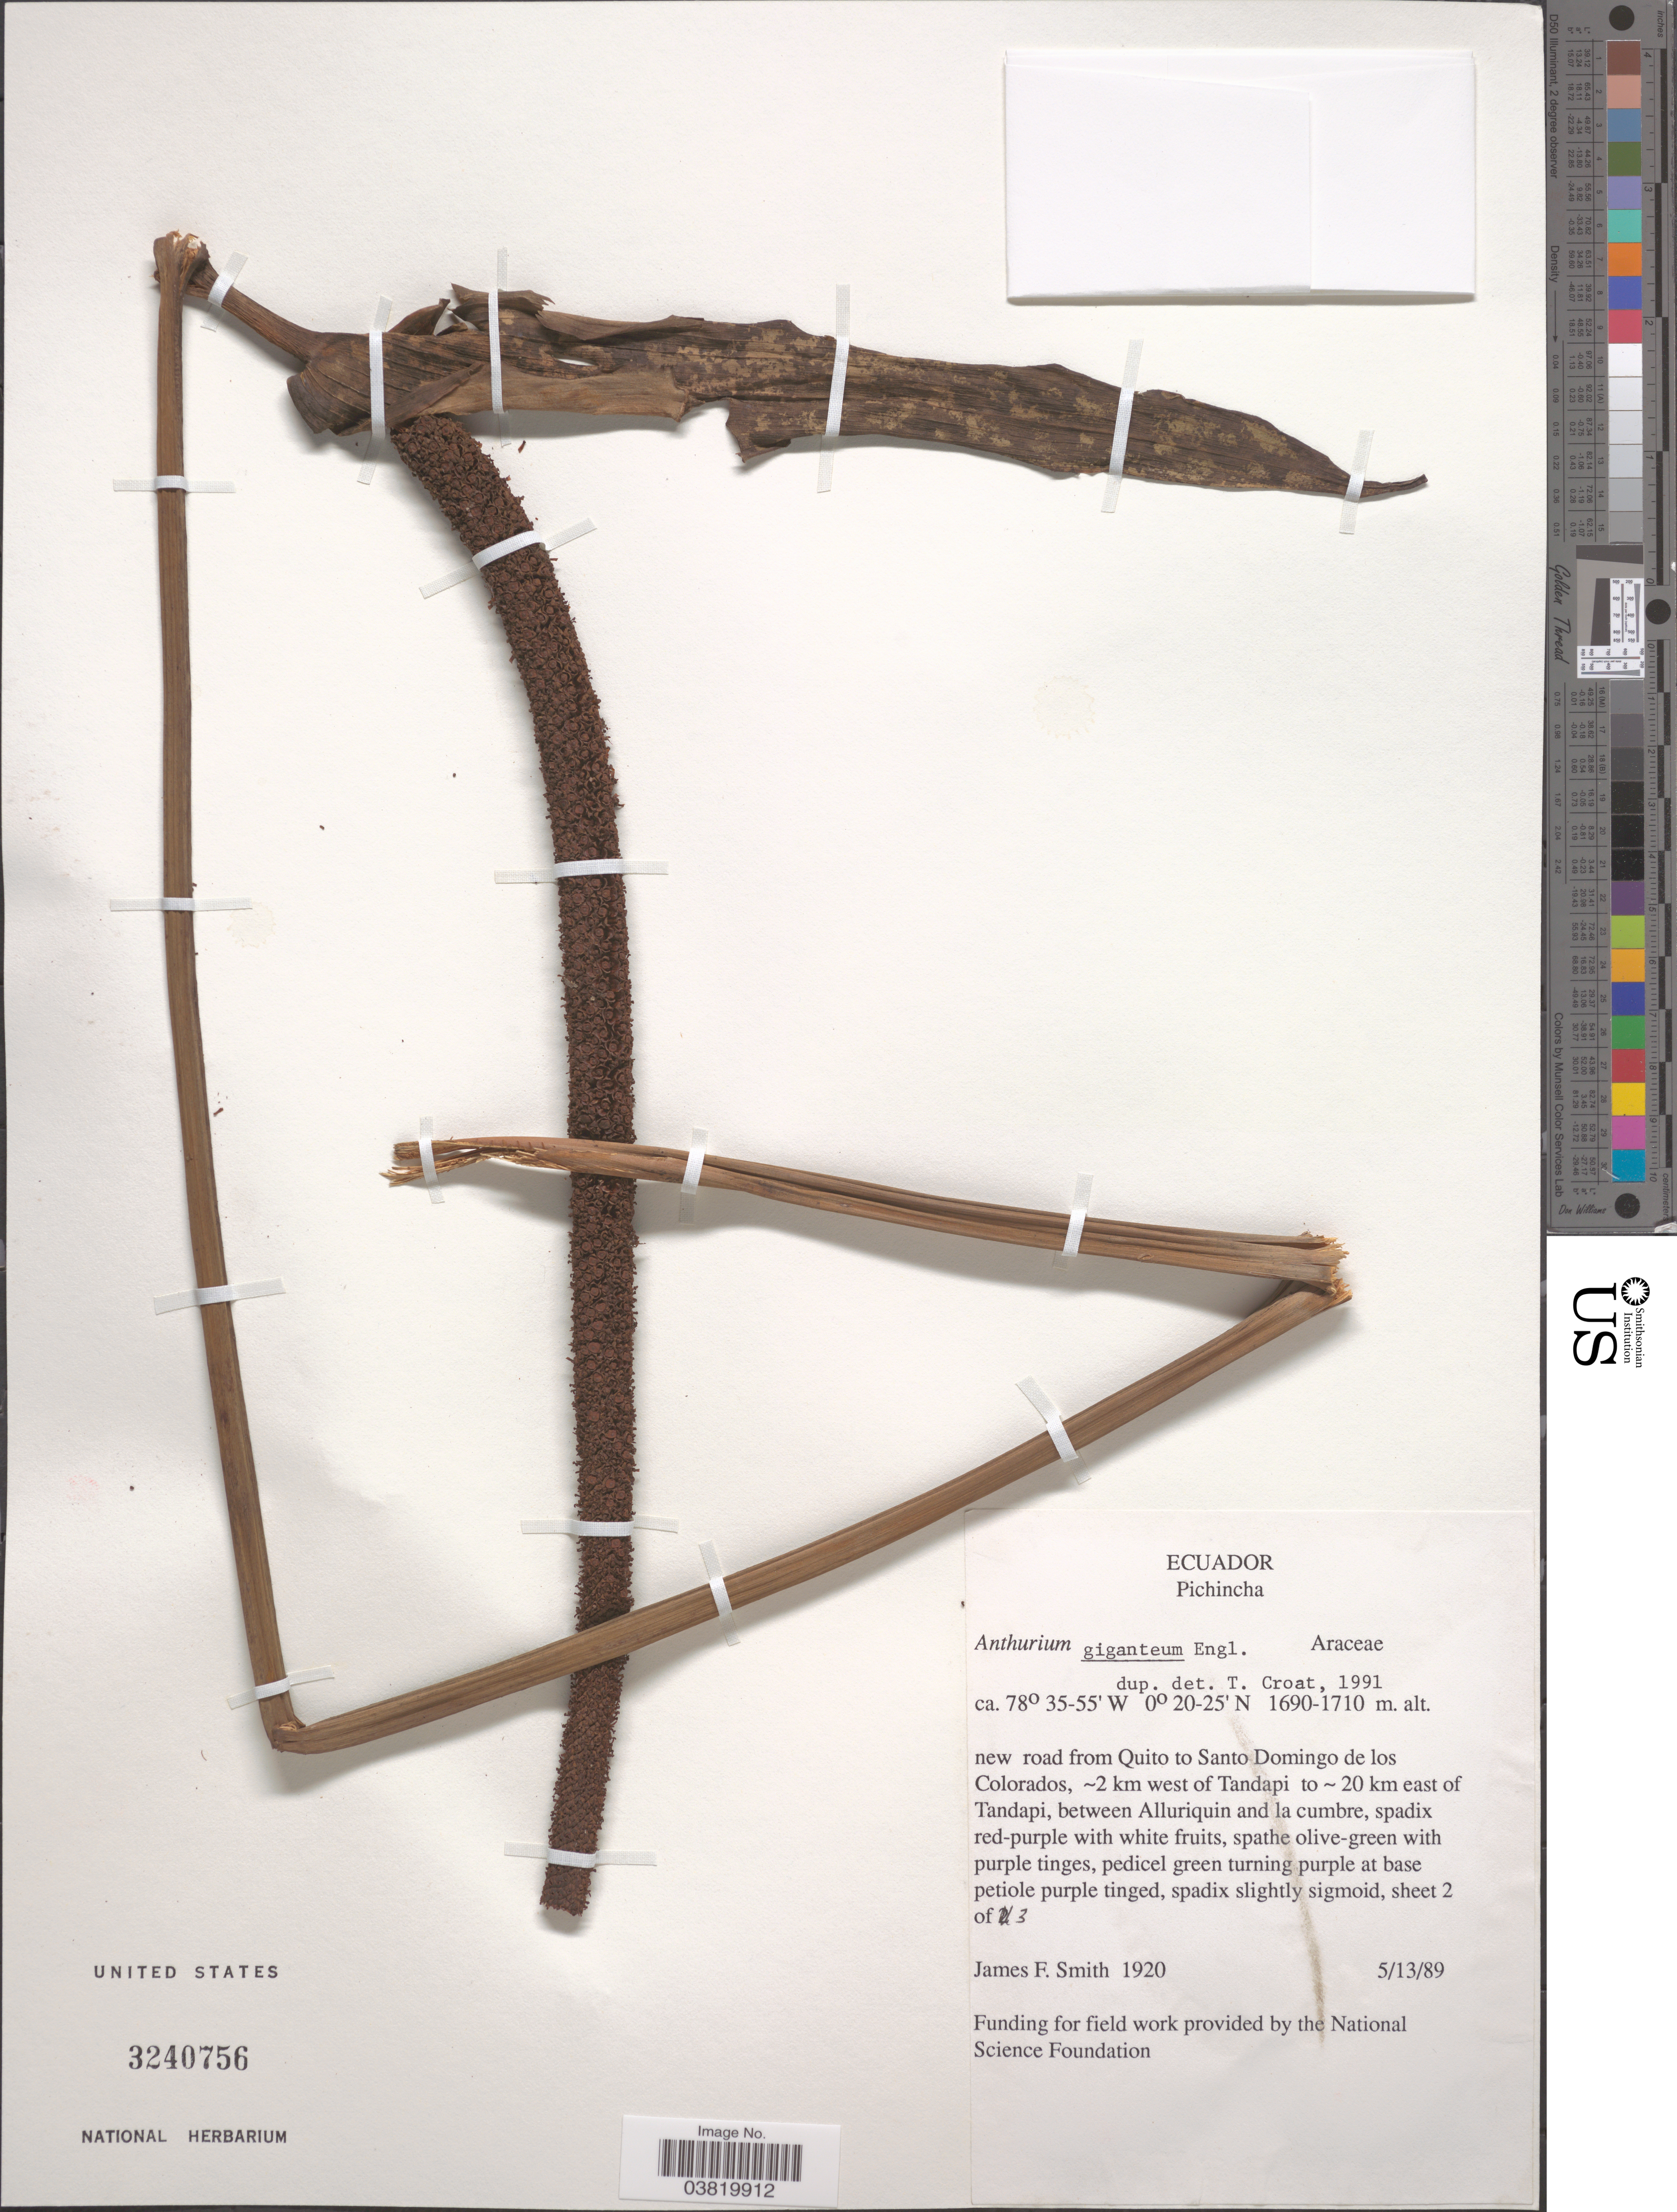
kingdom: Plantae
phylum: Tracheophyta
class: Liliopsida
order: Alismatales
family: Araceae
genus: Anthurium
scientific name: Anthurium giganteum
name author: Engl.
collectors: J. F. Smith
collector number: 1920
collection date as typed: Transcribed d/m/y: 13/5/89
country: Ecuador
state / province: Pichincha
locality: New road from Quito to Santo Domingo de los Colorados, 2 km west of Tandapi to 20 km east of Tandapi, between Alluriquin and la cumbre.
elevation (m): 1690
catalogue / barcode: US 3240756